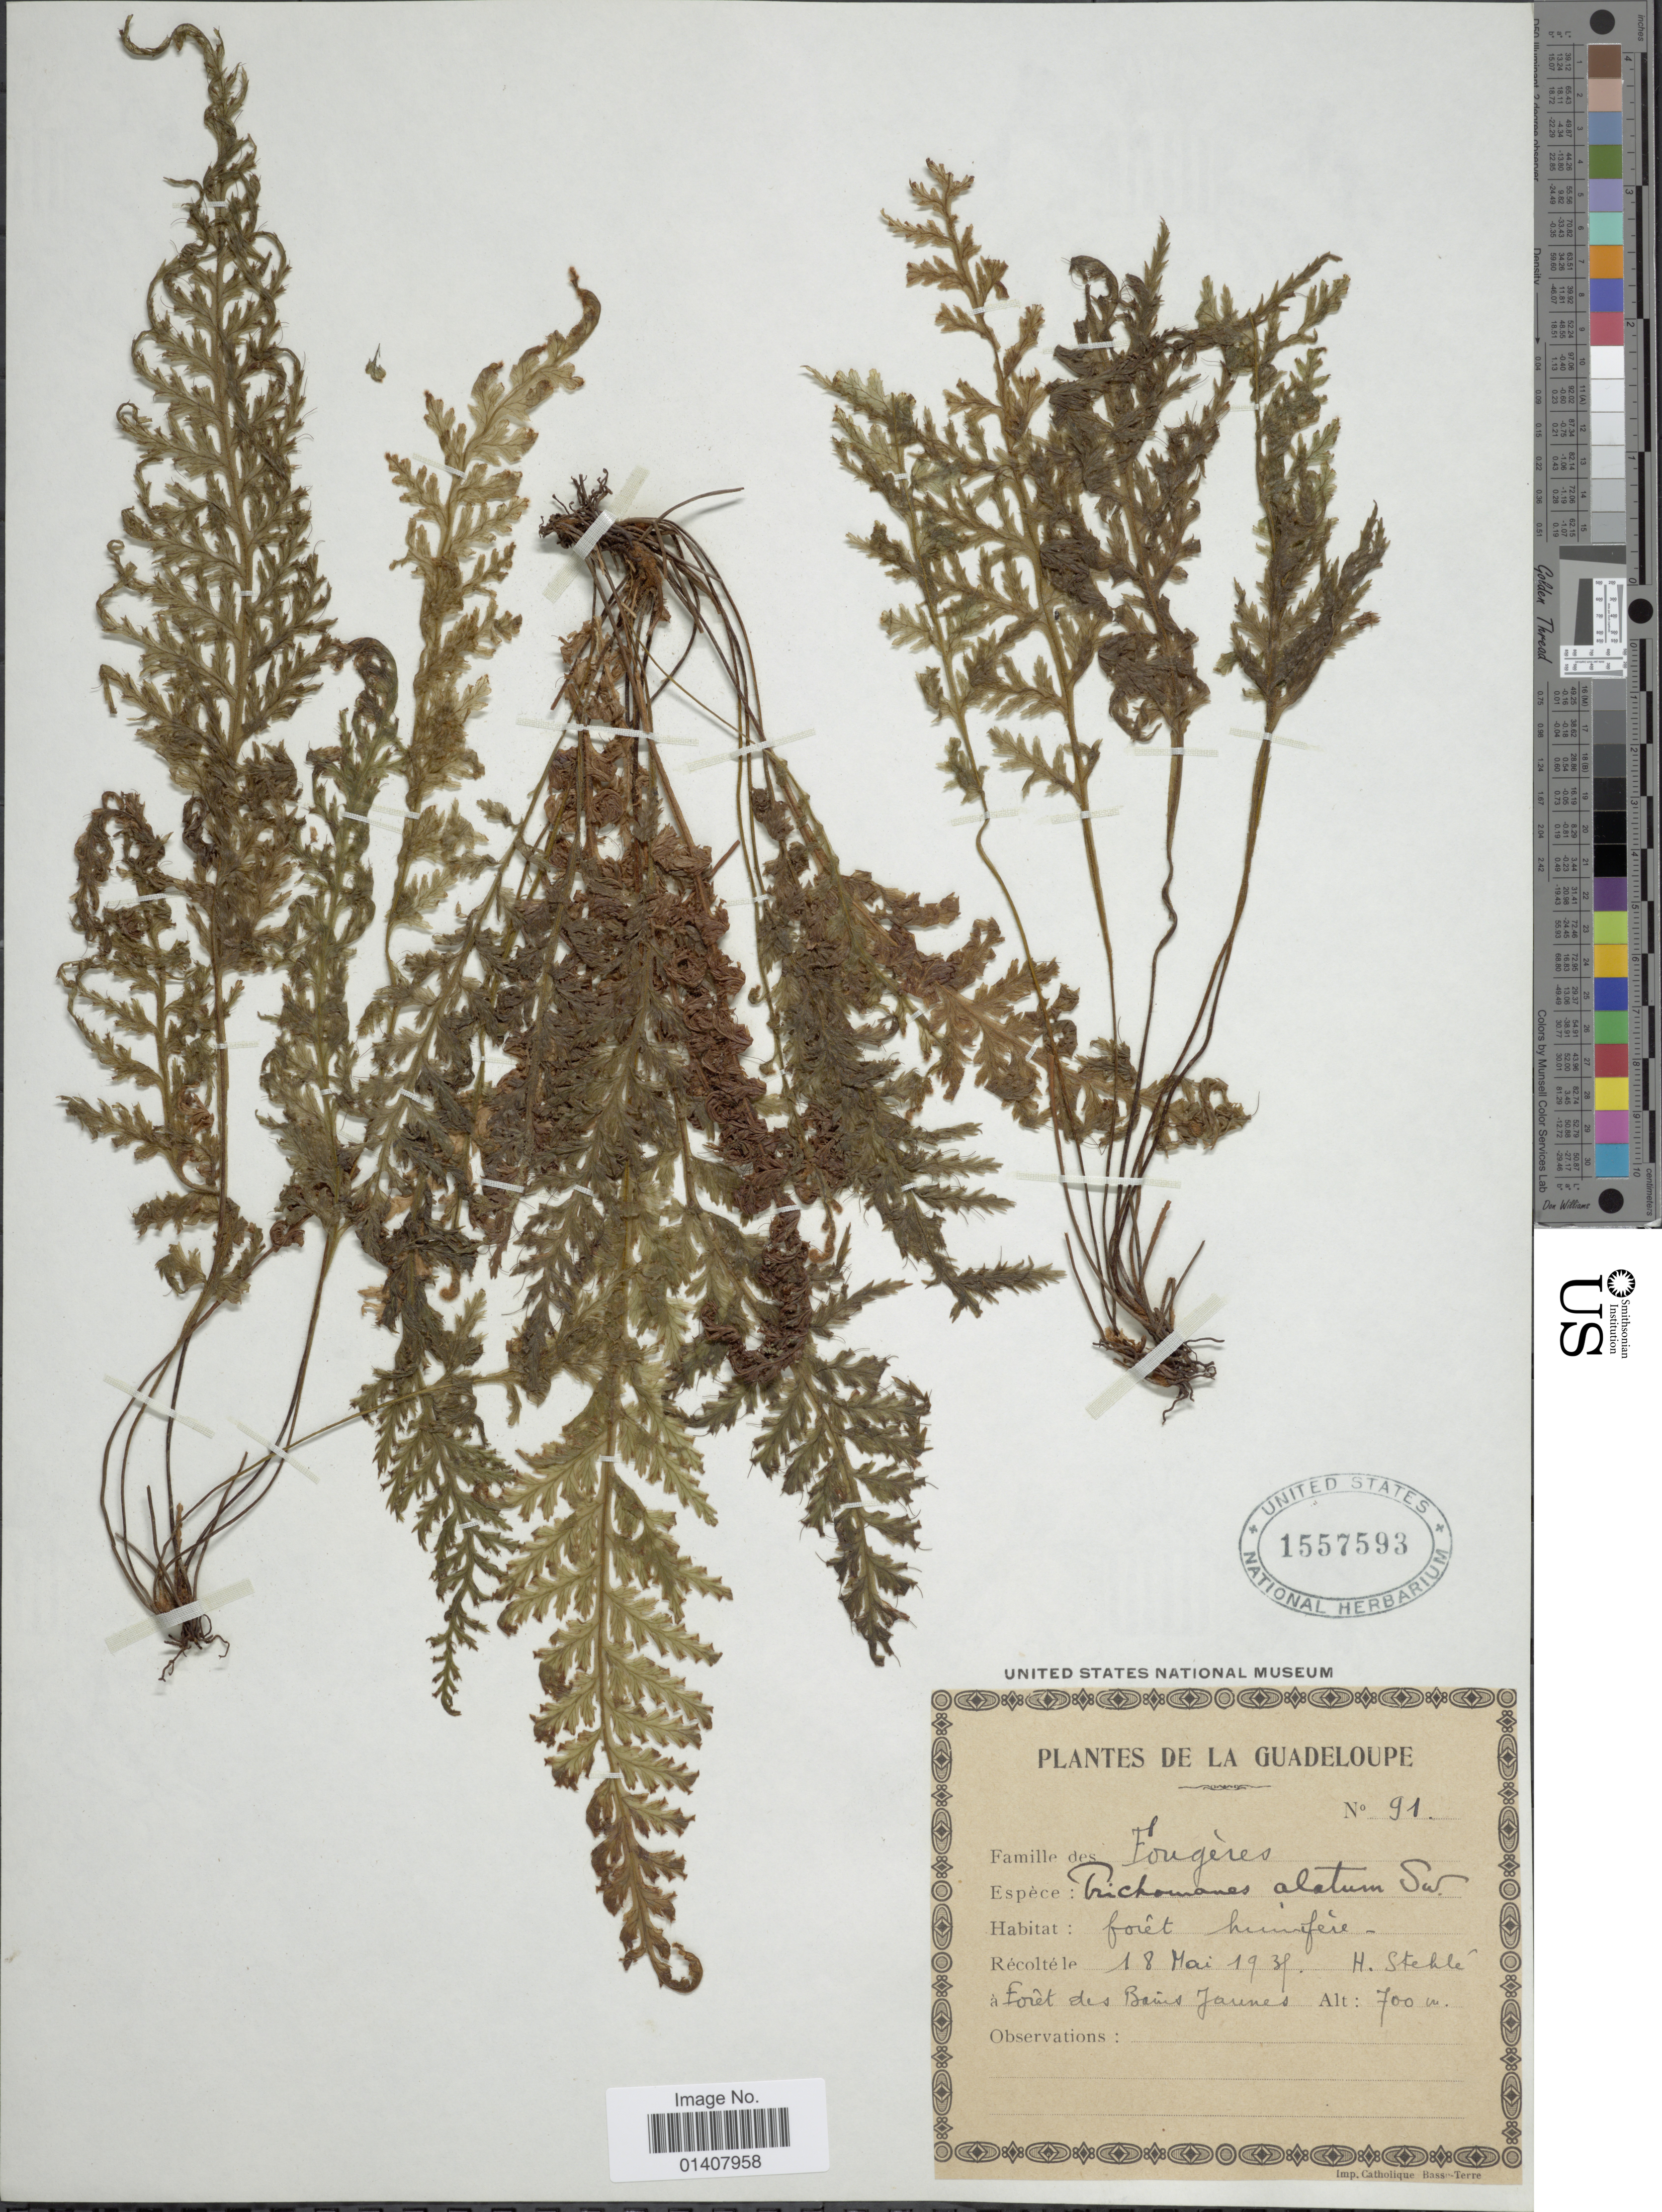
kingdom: Plantae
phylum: Tracheophyta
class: Polypodiopsida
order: Hymenophyllales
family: Hymenophyllaceae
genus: Trichomanes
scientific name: Trichomanes alatum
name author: Sw.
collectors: H. Stehlé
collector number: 91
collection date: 1939-05-18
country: Guadeloupe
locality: forêt des Bains Jaunes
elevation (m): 700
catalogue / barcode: US 1557593